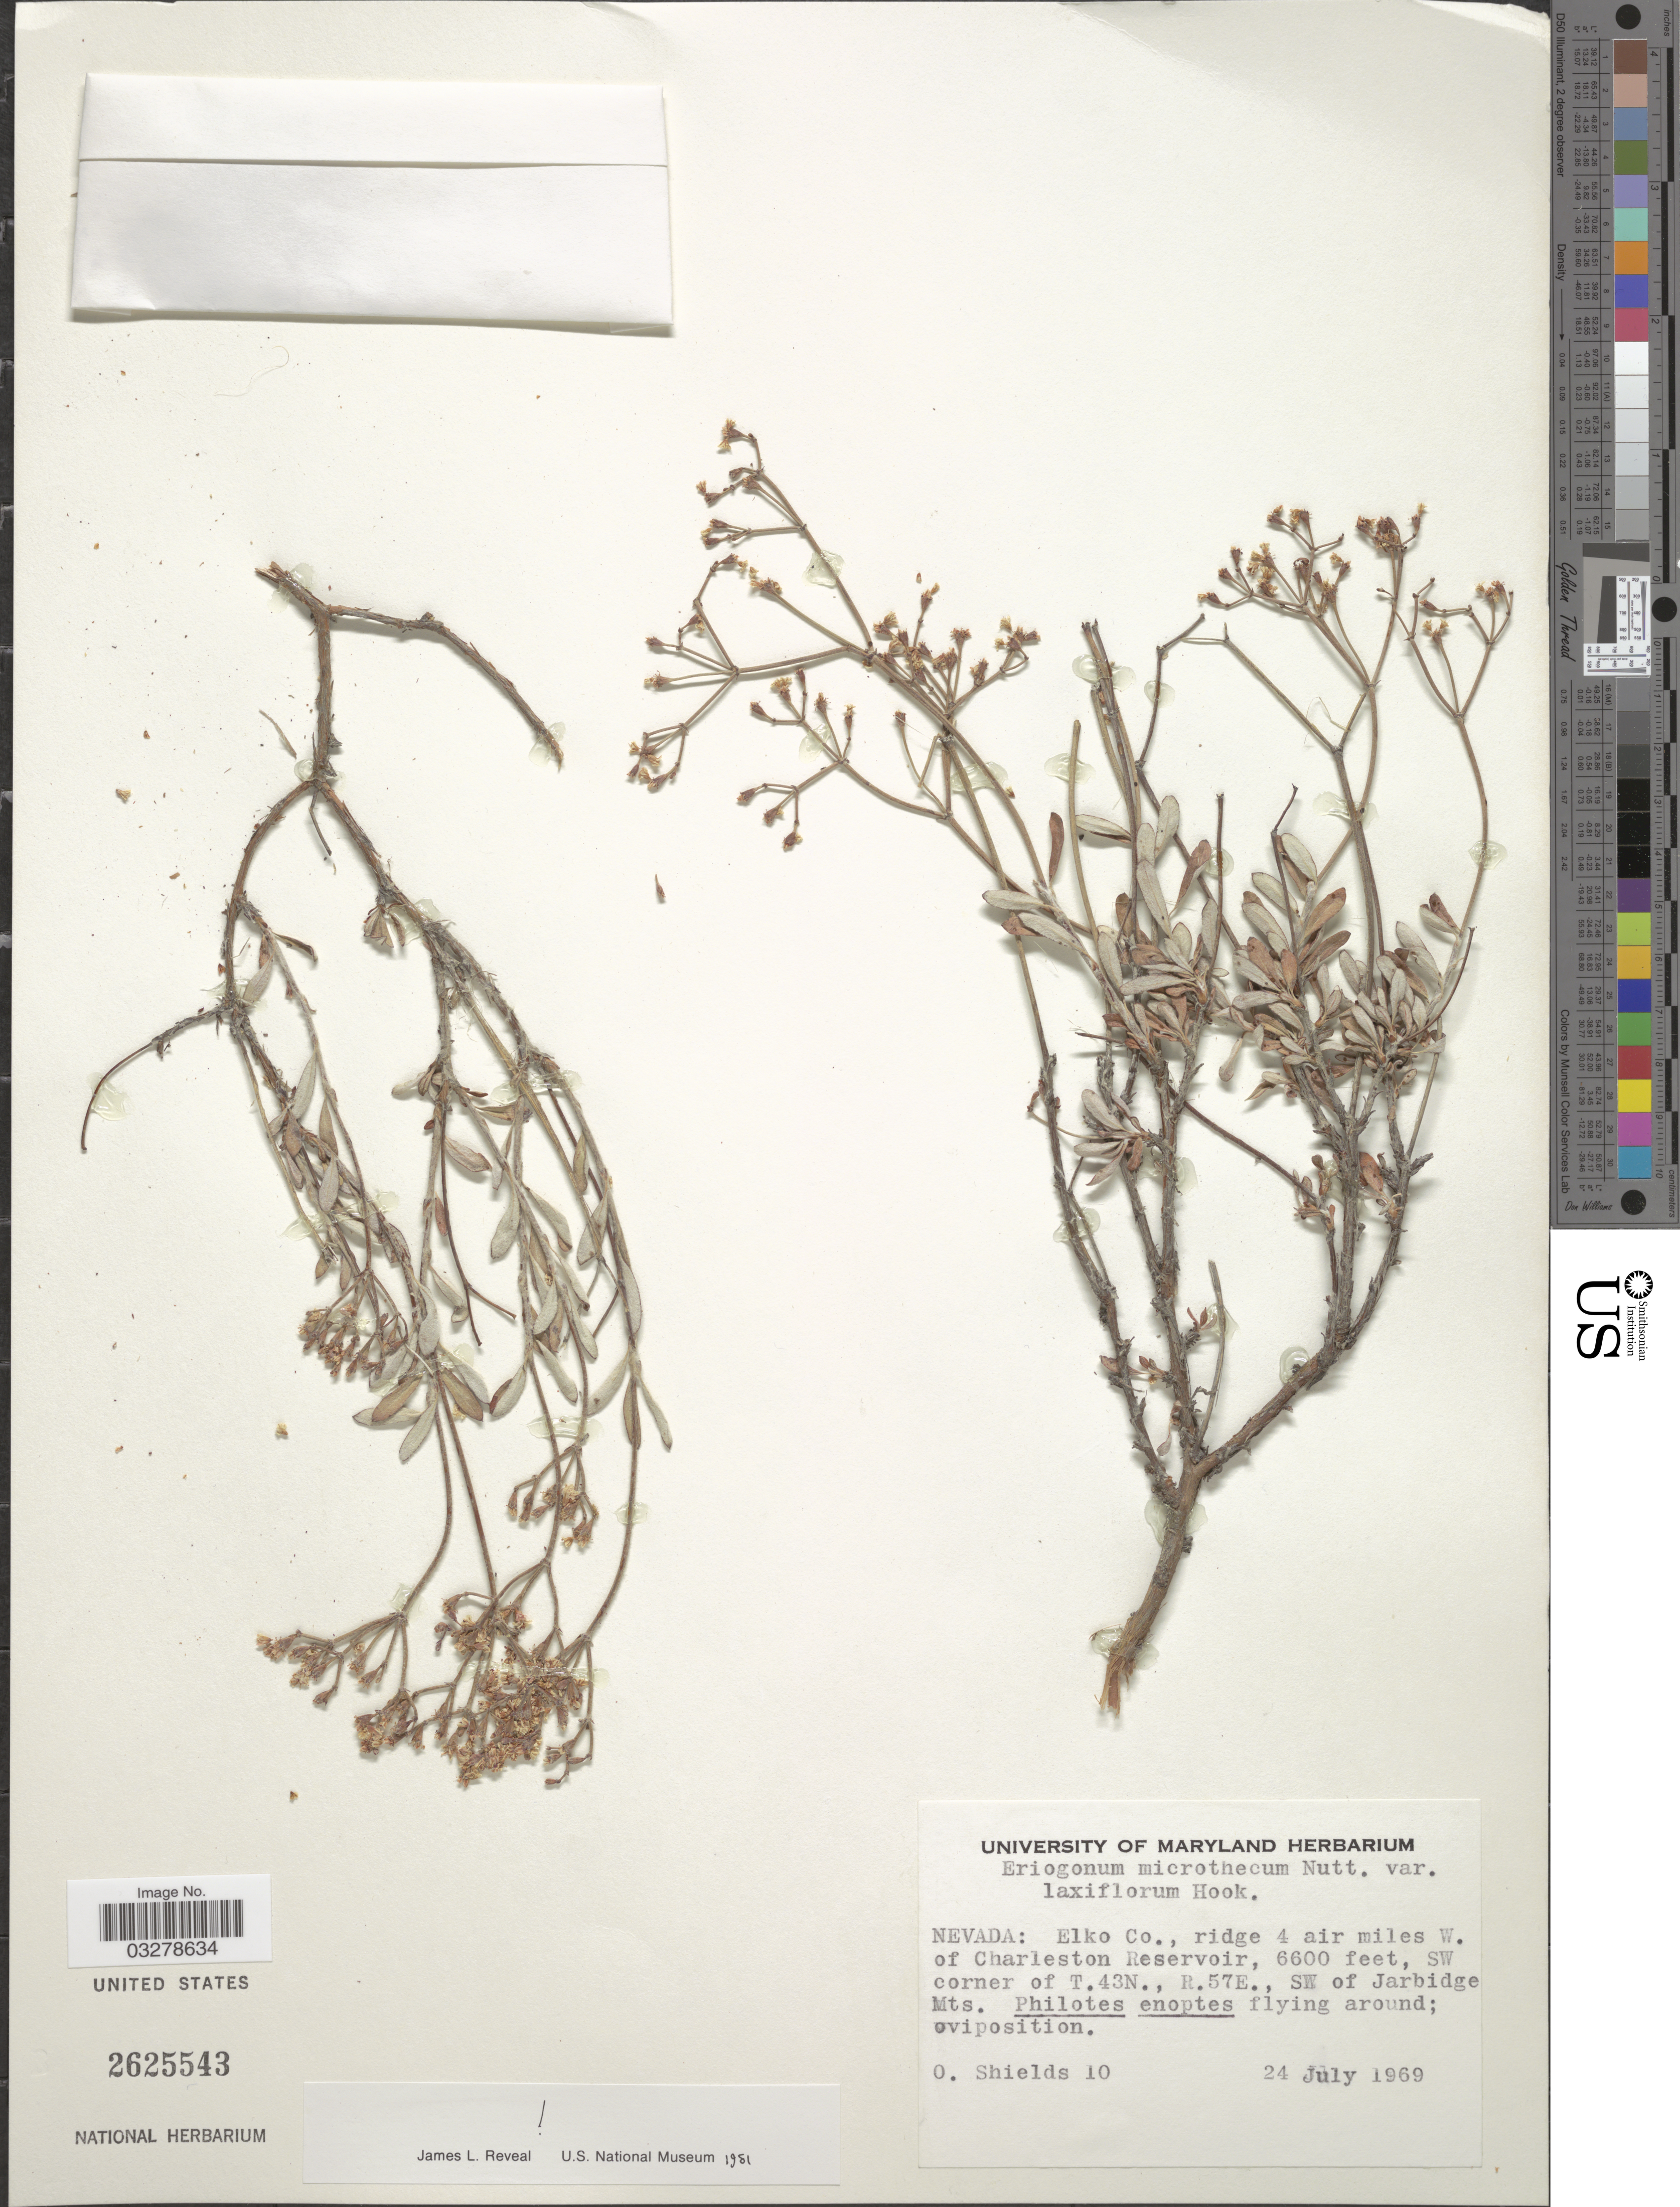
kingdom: Plantae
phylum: Tracheophyta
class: Magnoliopsida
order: Caryophyllales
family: Polygonaceae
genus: Eriogonum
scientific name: Eriogonum microtheca var. laxiflorum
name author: Hook.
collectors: O. Shields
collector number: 10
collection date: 1969-07-24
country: United States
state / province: Nevada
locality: Elko Co., ridge 4 air miles W. of Charleston Reservoir, SW corner of T.43N., R.57E., SW of Jarbidge Mts.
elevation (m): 2012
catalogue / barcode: US 2625543